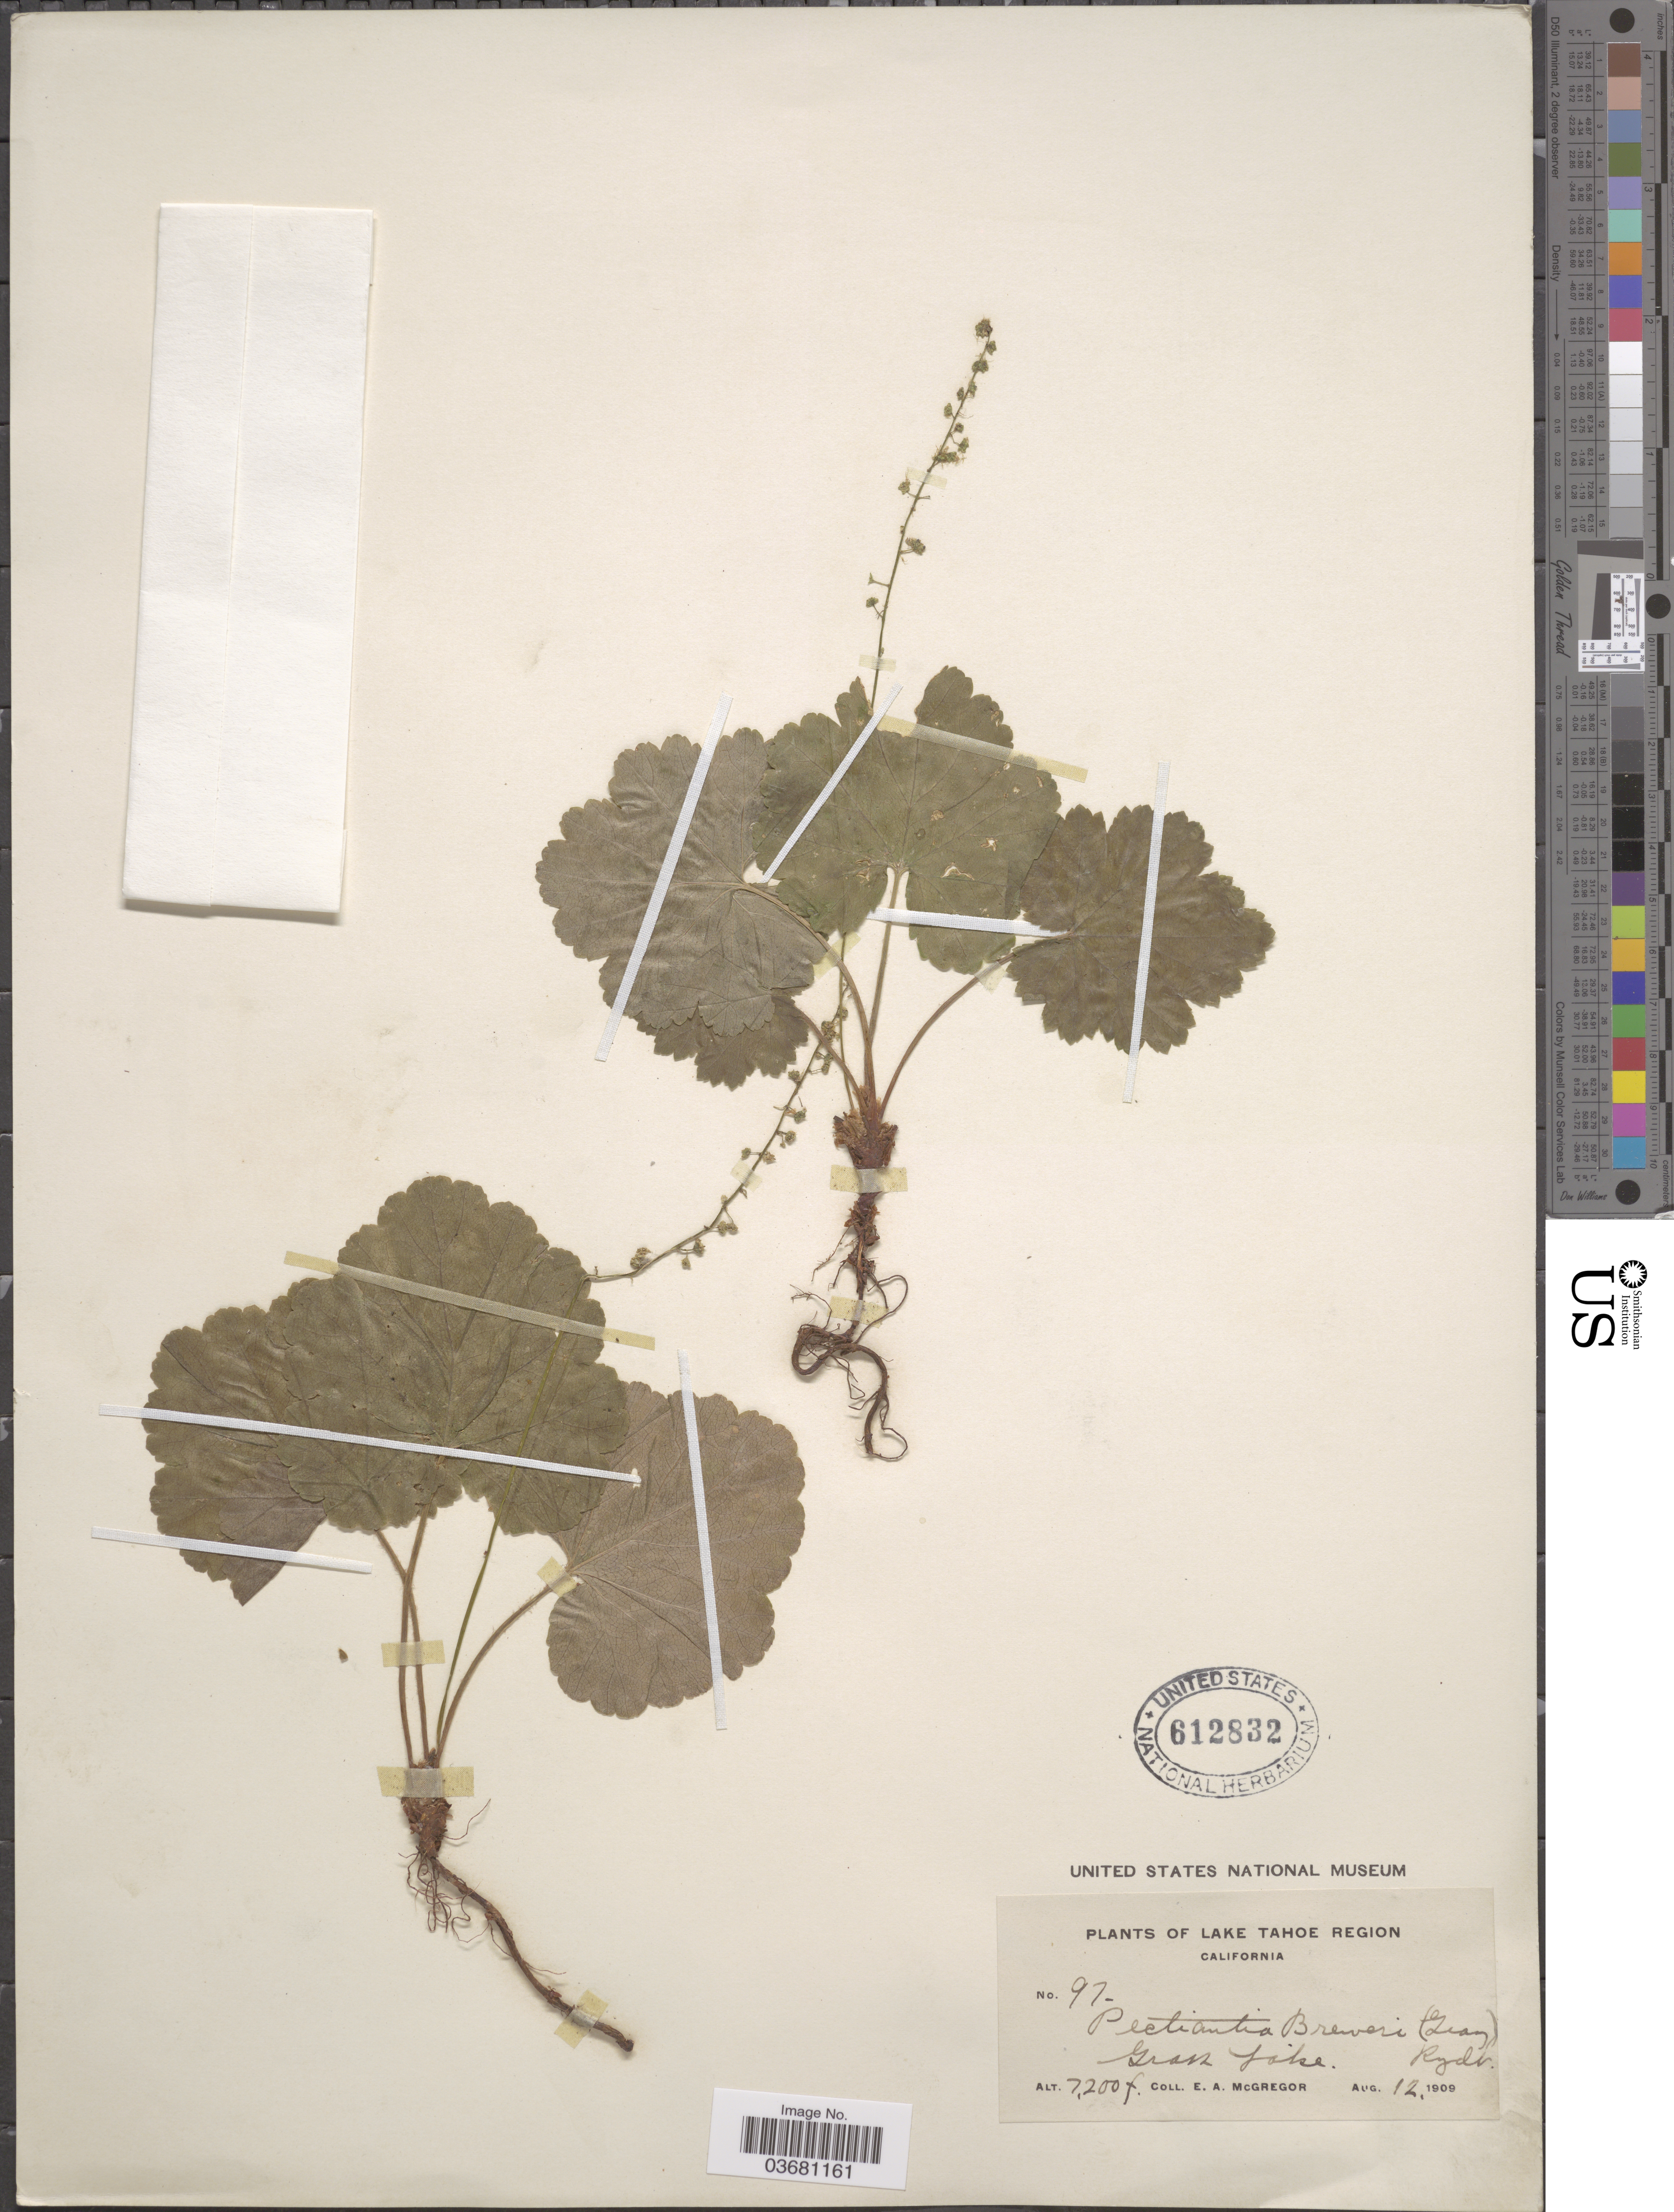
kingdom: Plantae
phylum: Tracheophyta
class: Magnoliopsida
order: Saxifragales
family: Saxifragaceae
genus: Mitella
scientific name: Mitella breweri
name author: A. Gray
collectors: E. A. McGregor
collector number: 97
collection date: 1909-08-12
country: United States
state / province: California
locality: Lake Tahoe Region.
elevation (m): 2195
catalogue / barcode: US 612832